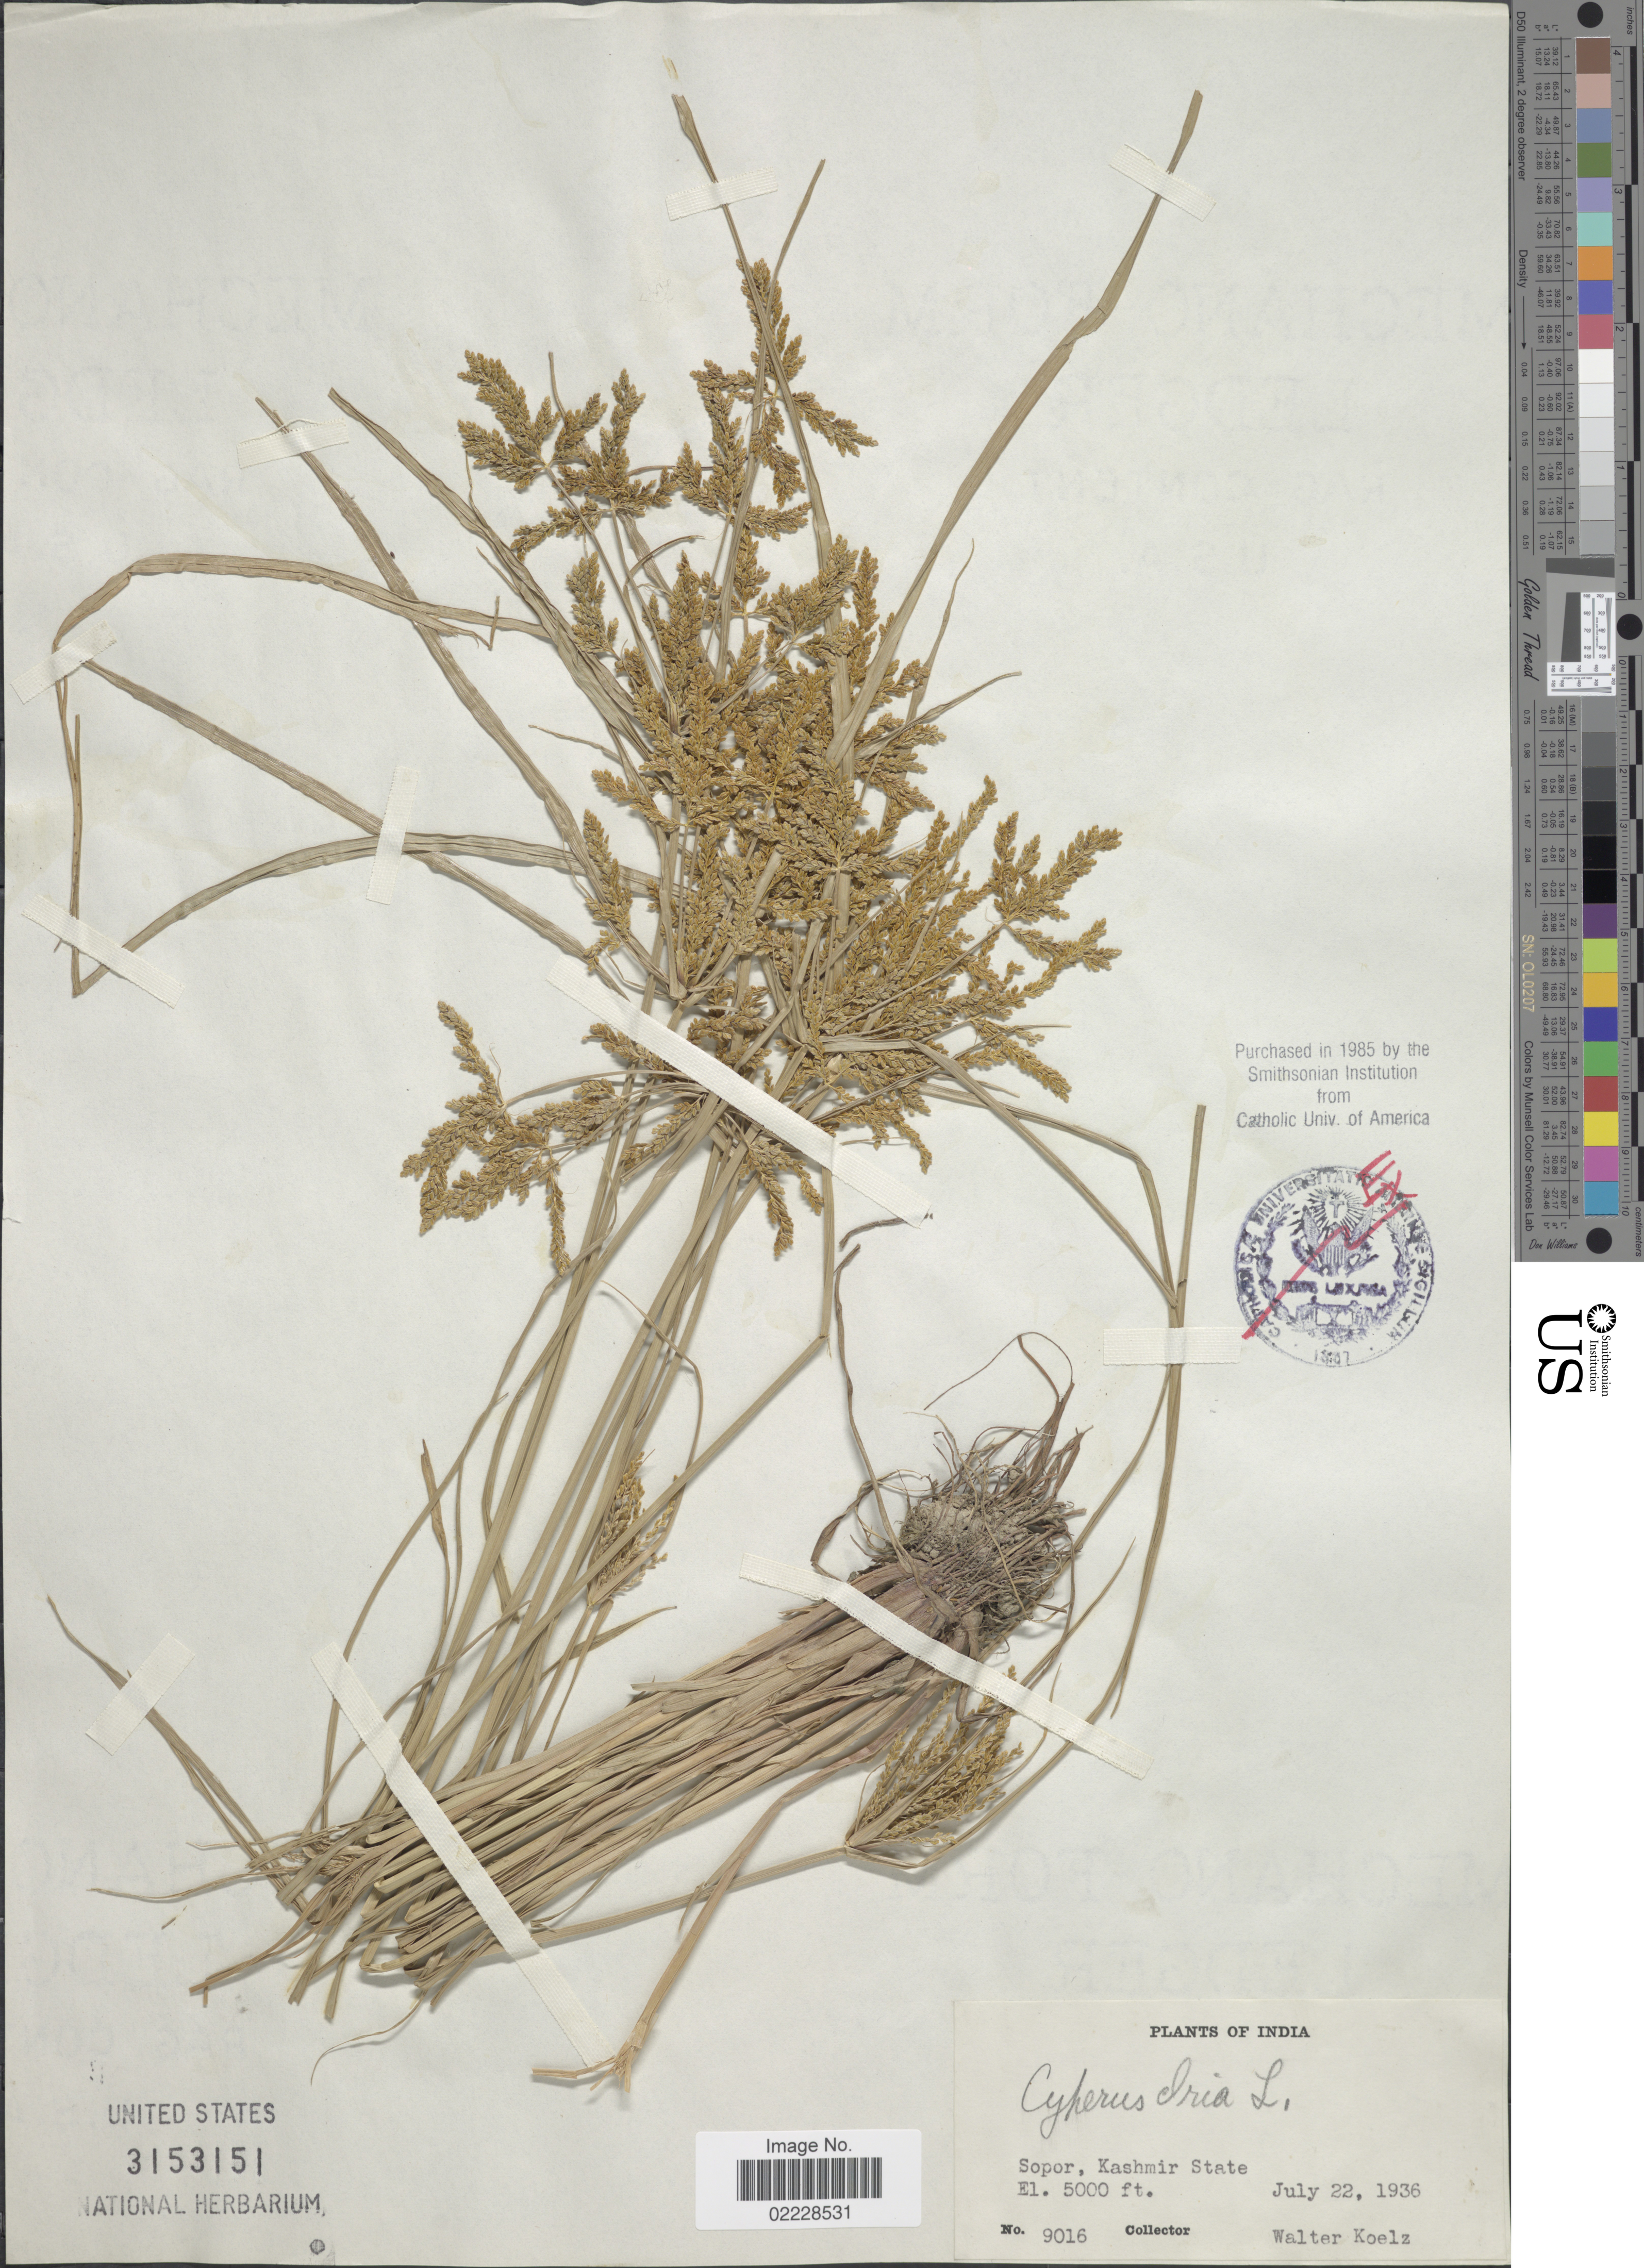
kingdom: Plantae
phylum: Tracheophyta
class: Liliopsida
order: Poales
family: Cyperaceae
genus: Cyperus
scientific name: Cyperus iria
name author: L.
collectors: W. N. Koelz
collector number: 9016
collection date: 1936-07-22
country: India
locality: India, Sopor, Kashmir State.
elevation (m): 1524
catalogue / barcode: US 3153151